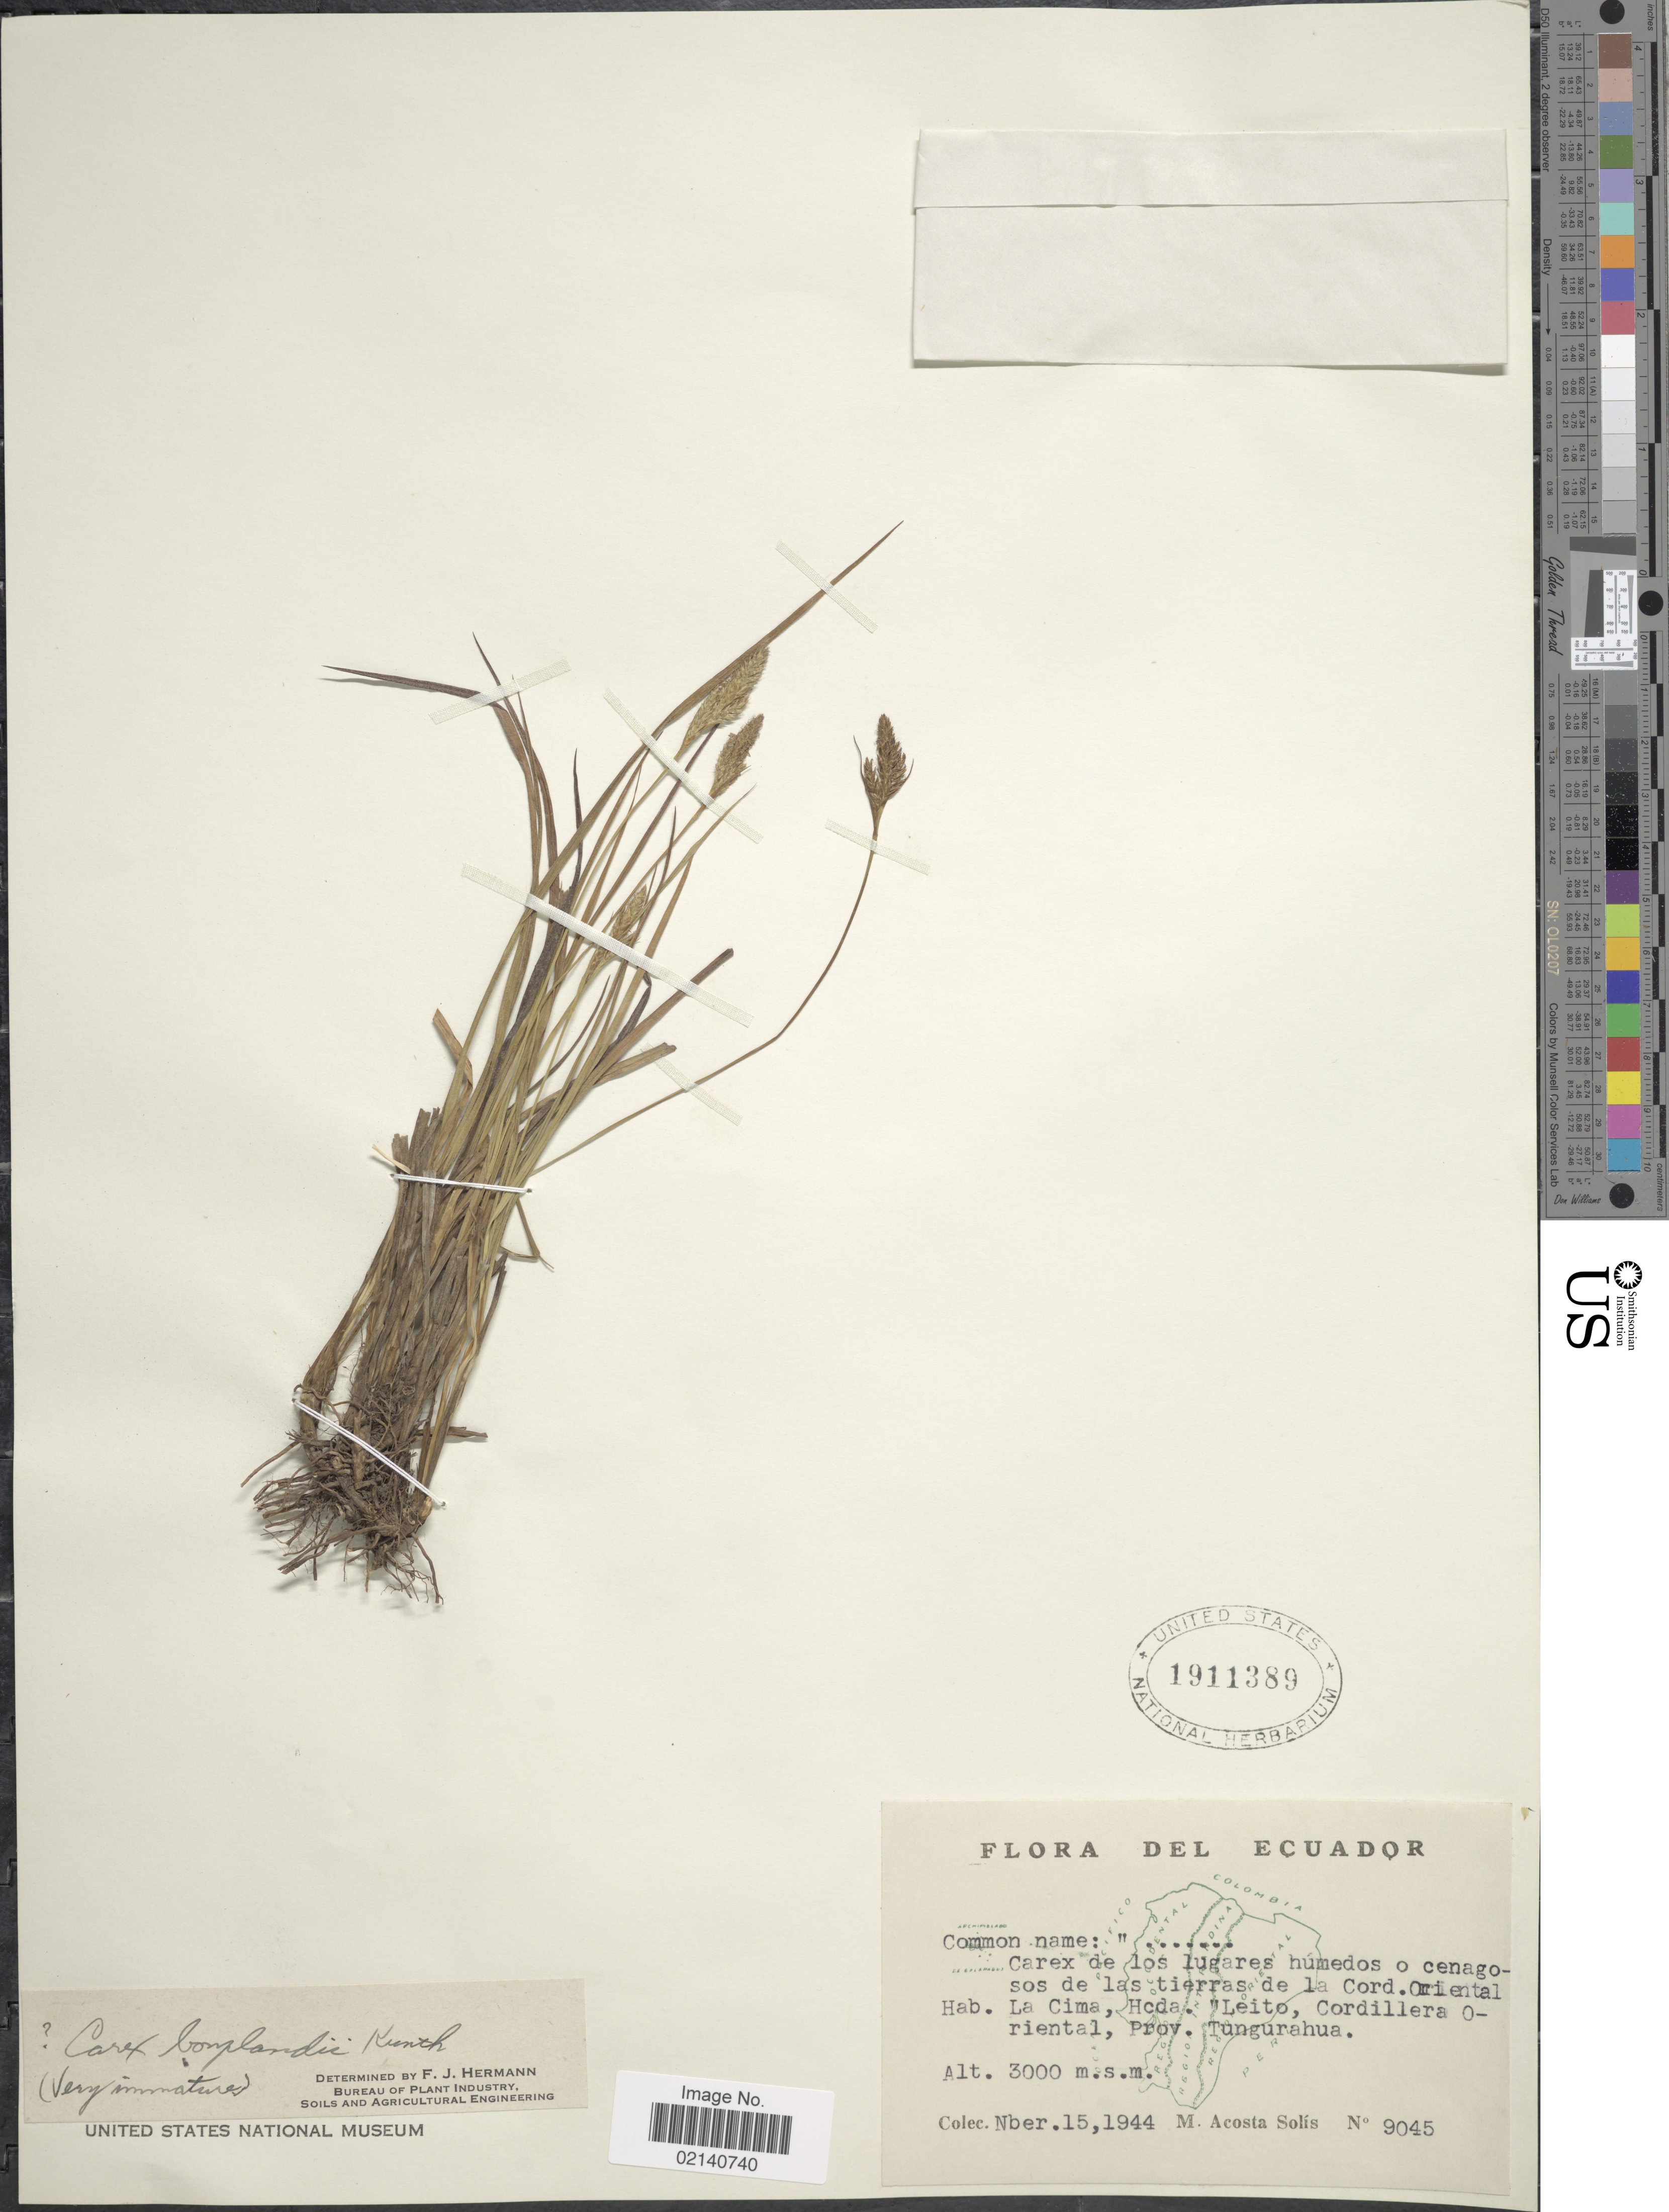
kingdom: Plantae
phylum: Tracheophyta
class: Liliopsida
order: Poales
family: Cyperaceae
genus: Carex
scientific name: Carex crinalis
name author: Boott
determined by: Jimnéz-Mejias, Pedro, (UPOS), Universidad Pablo de Olavide (SPAIN)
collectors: M. Acosta Solis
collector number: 9045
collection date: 1944-11-15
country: Ecuador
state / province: Tungurahua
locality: La Cima, Hcda. Leito, Cordillera Oriental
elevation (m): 3000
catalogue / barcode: US 1911389